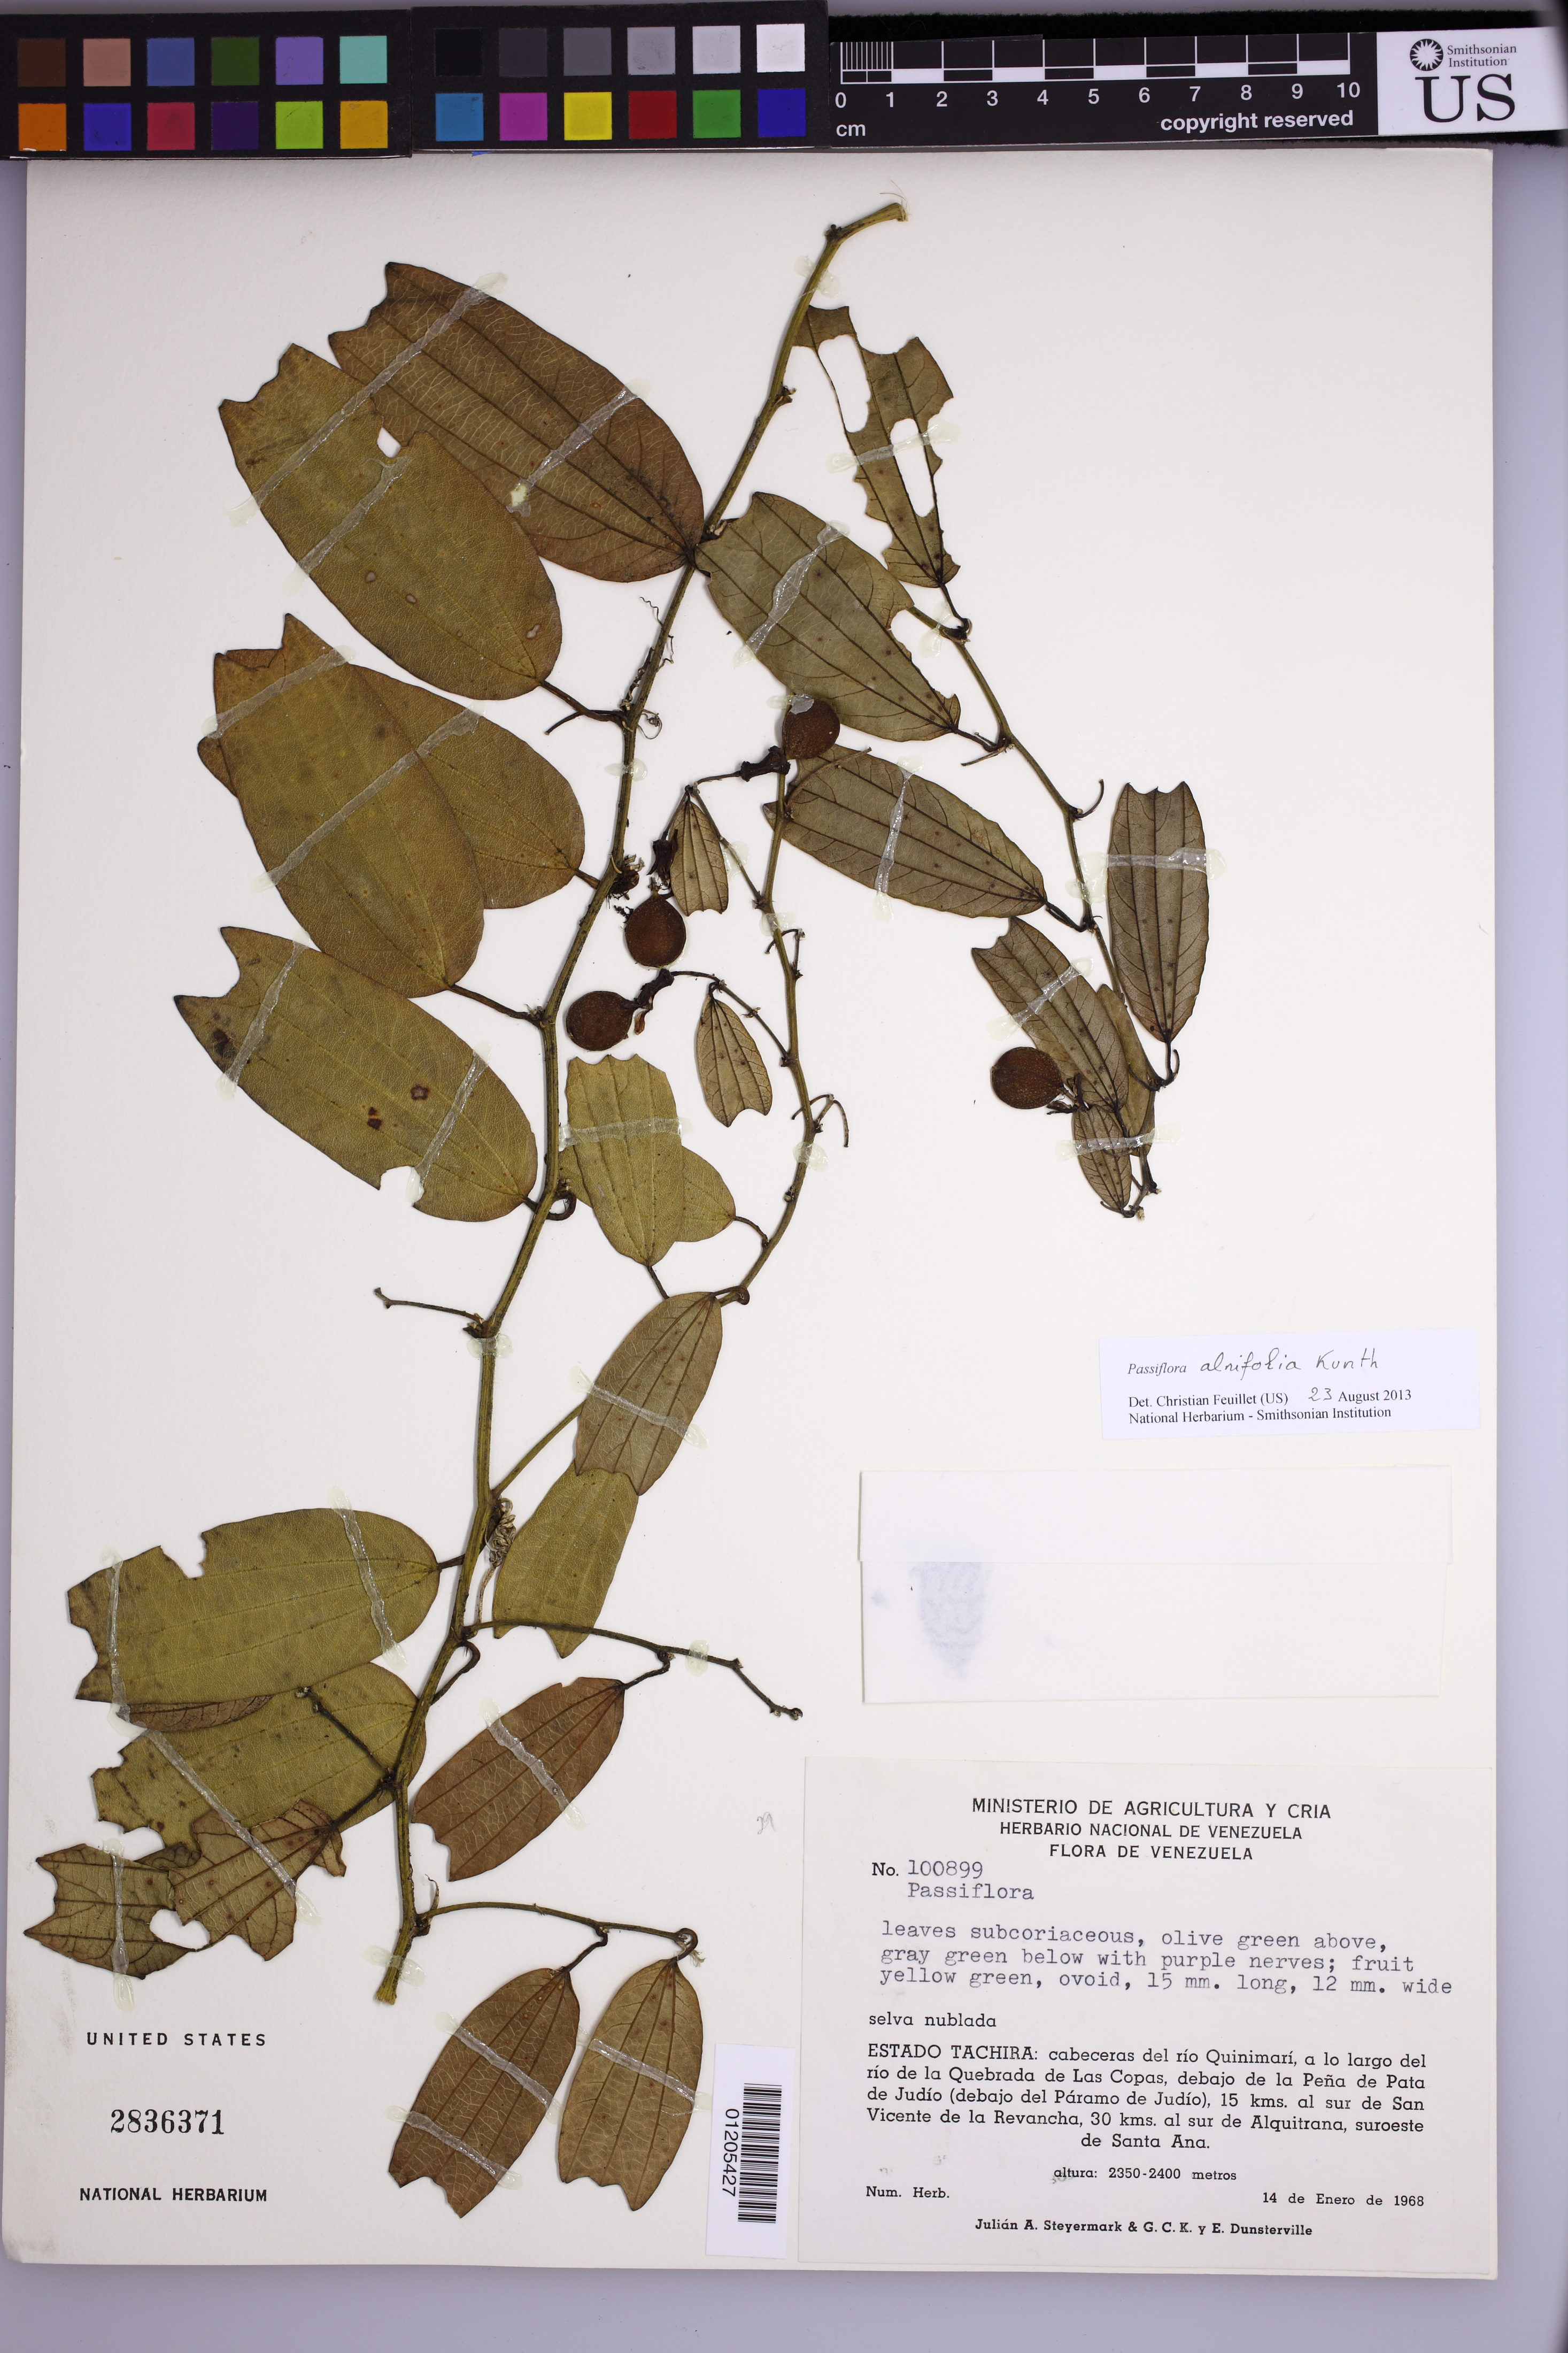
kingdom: Plantae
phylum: Tracheophyta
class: Magnoliopsida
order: Malpighiales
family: Passifloraceae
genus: Passiflora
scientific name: Passiflora alnifolia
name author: Kunth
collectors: J. Steyermark, G. C. K. Dunsterville & E. Dunsterville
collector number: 100899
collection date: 1968-01-14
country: Venezuela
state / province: Tachira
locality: cabeceras del río Quinimarí, a lo largo del río de la Quebrada de Las Copas, debajo de la Pena de Pata de Judío (debajo del Páramo de Judío), 15 kms. Al sur de San Vicente de la Revancha, 30 kms. Al sur de Alquitrana, suroeste de Santa Ana.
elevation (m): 2350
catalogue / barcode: US 2836371